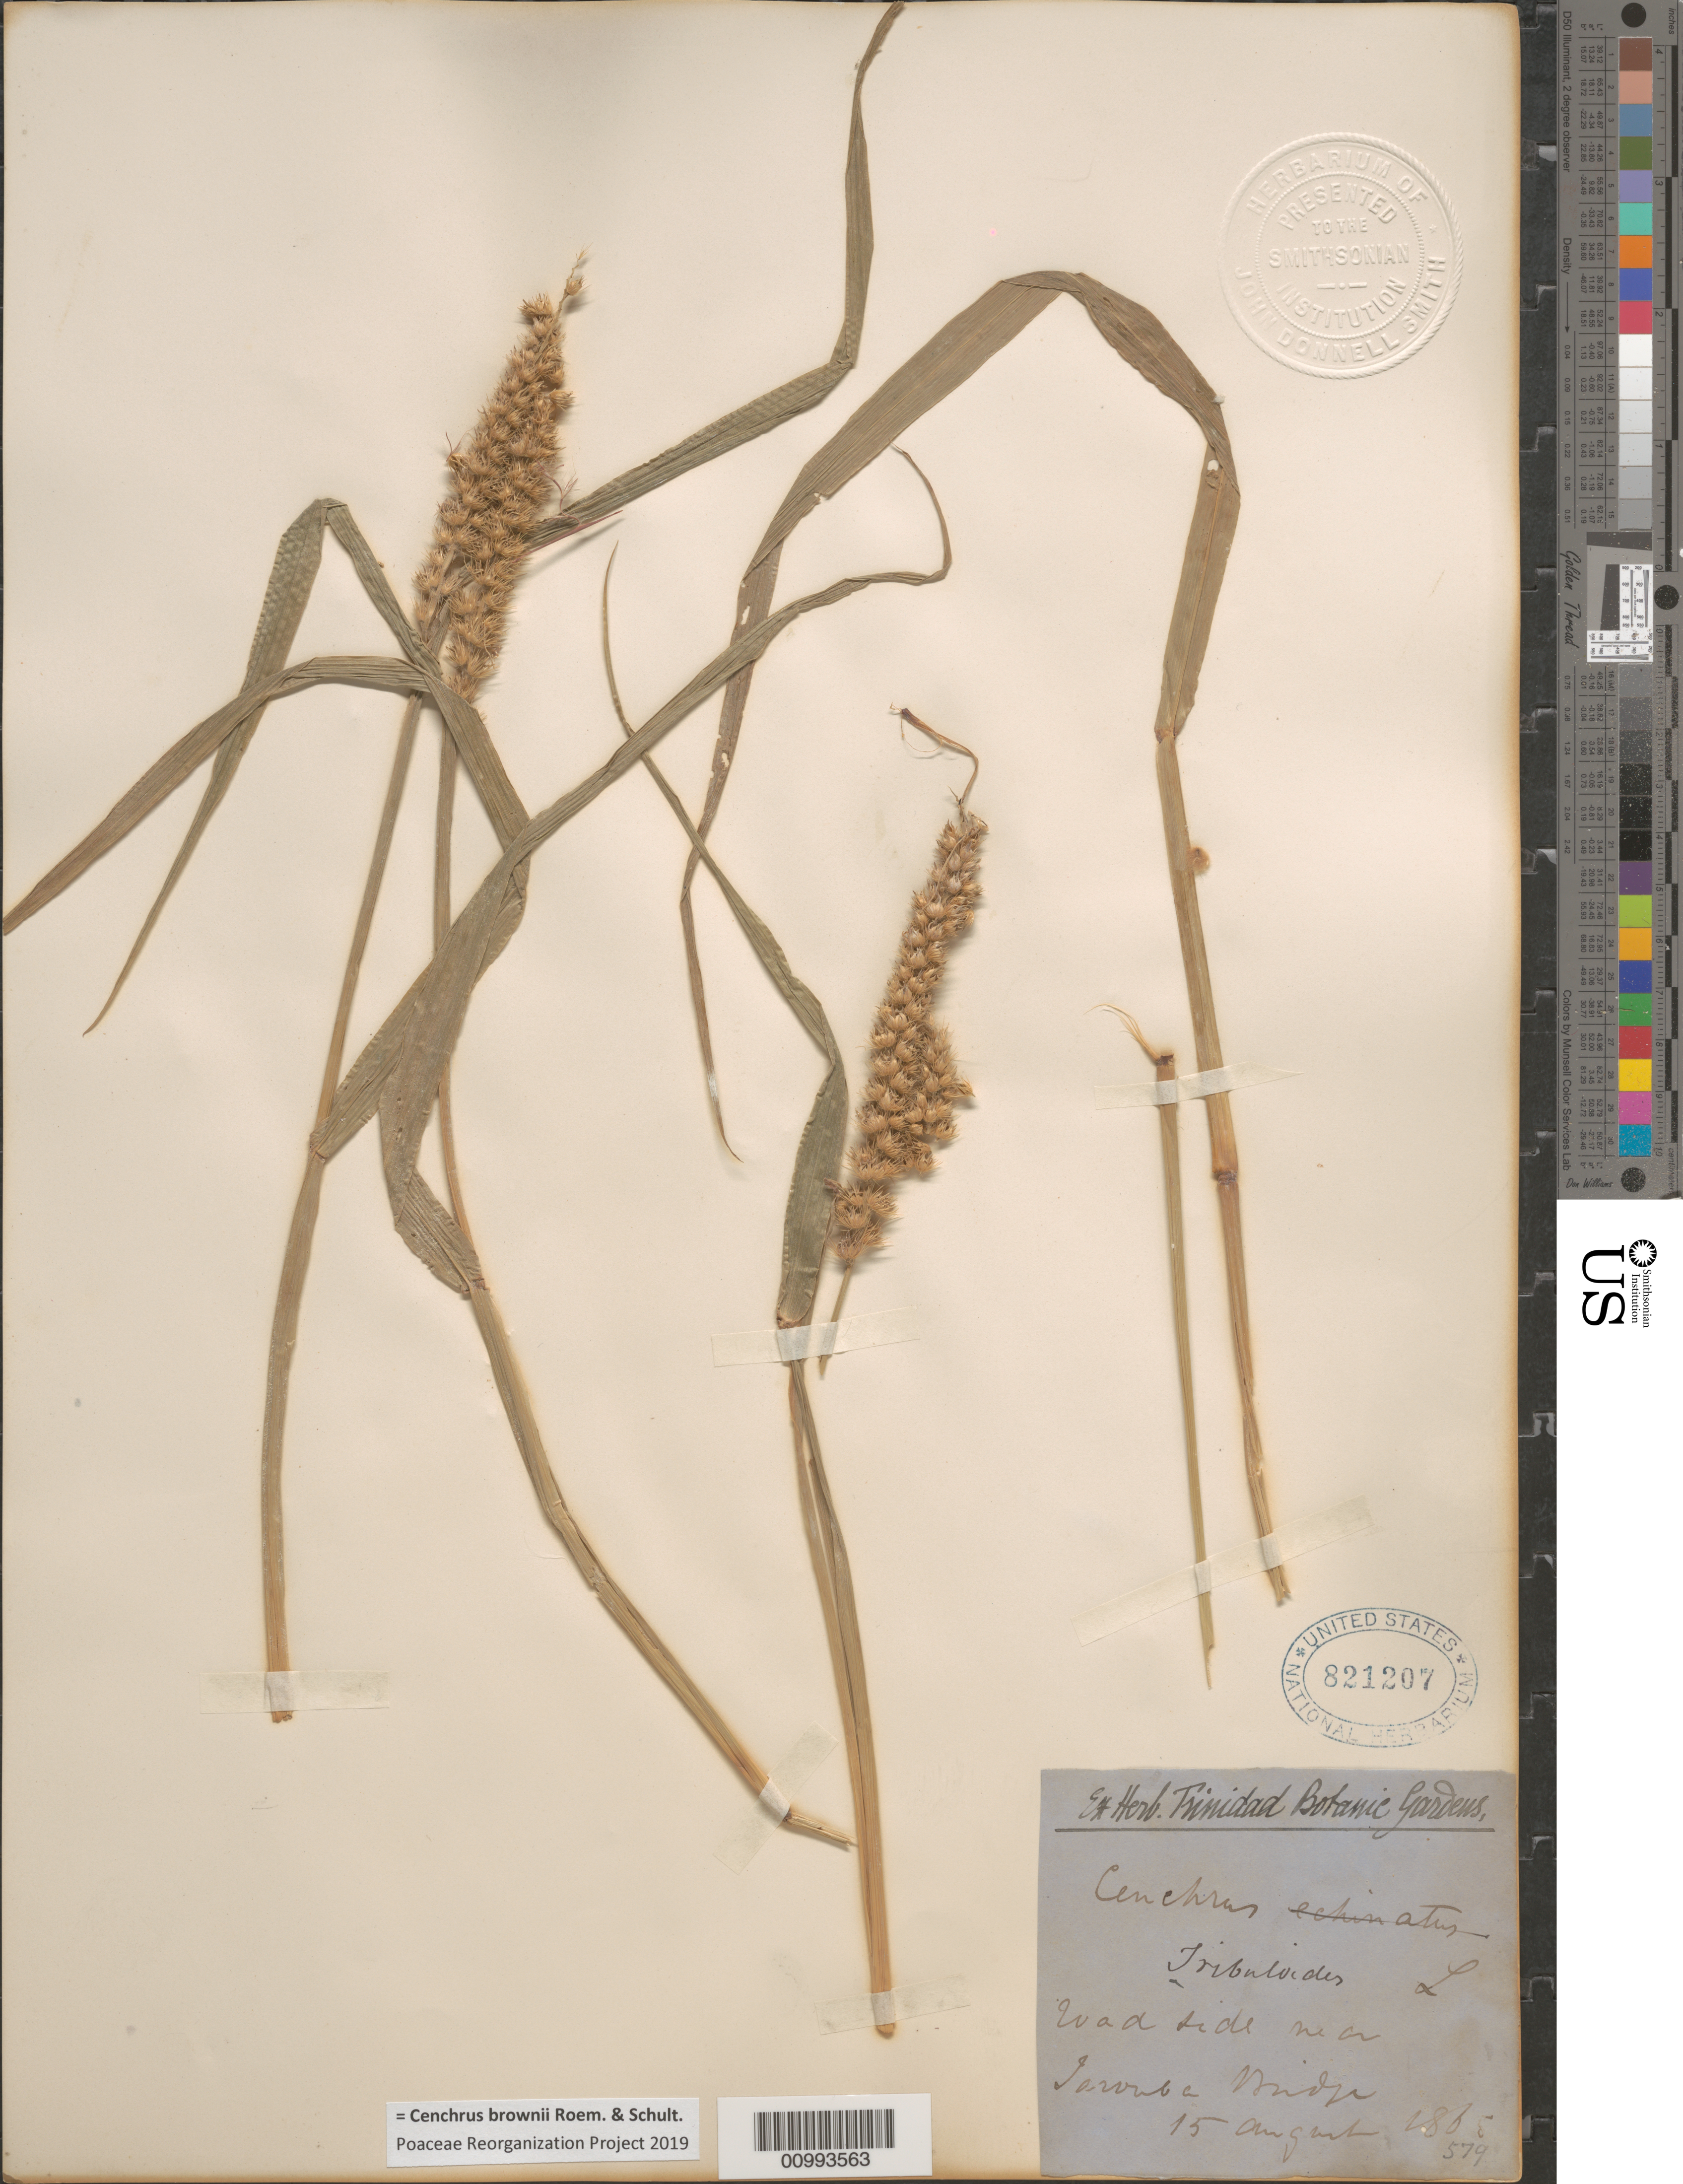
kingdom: Plantae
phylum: Tracheophyta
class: Liliopsida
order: Poales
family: Poaceae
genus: Cenchrus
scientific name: Cenchrus brownii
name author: Roem. & Schult.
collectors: ex herb. Bot. Gard. Trinidad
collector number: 579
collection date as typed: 15 Aug 1865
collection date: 1865-08-15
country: Trinidad and Tobago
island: Trinidad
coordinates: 0 N, 0 E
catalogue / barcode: US 821207